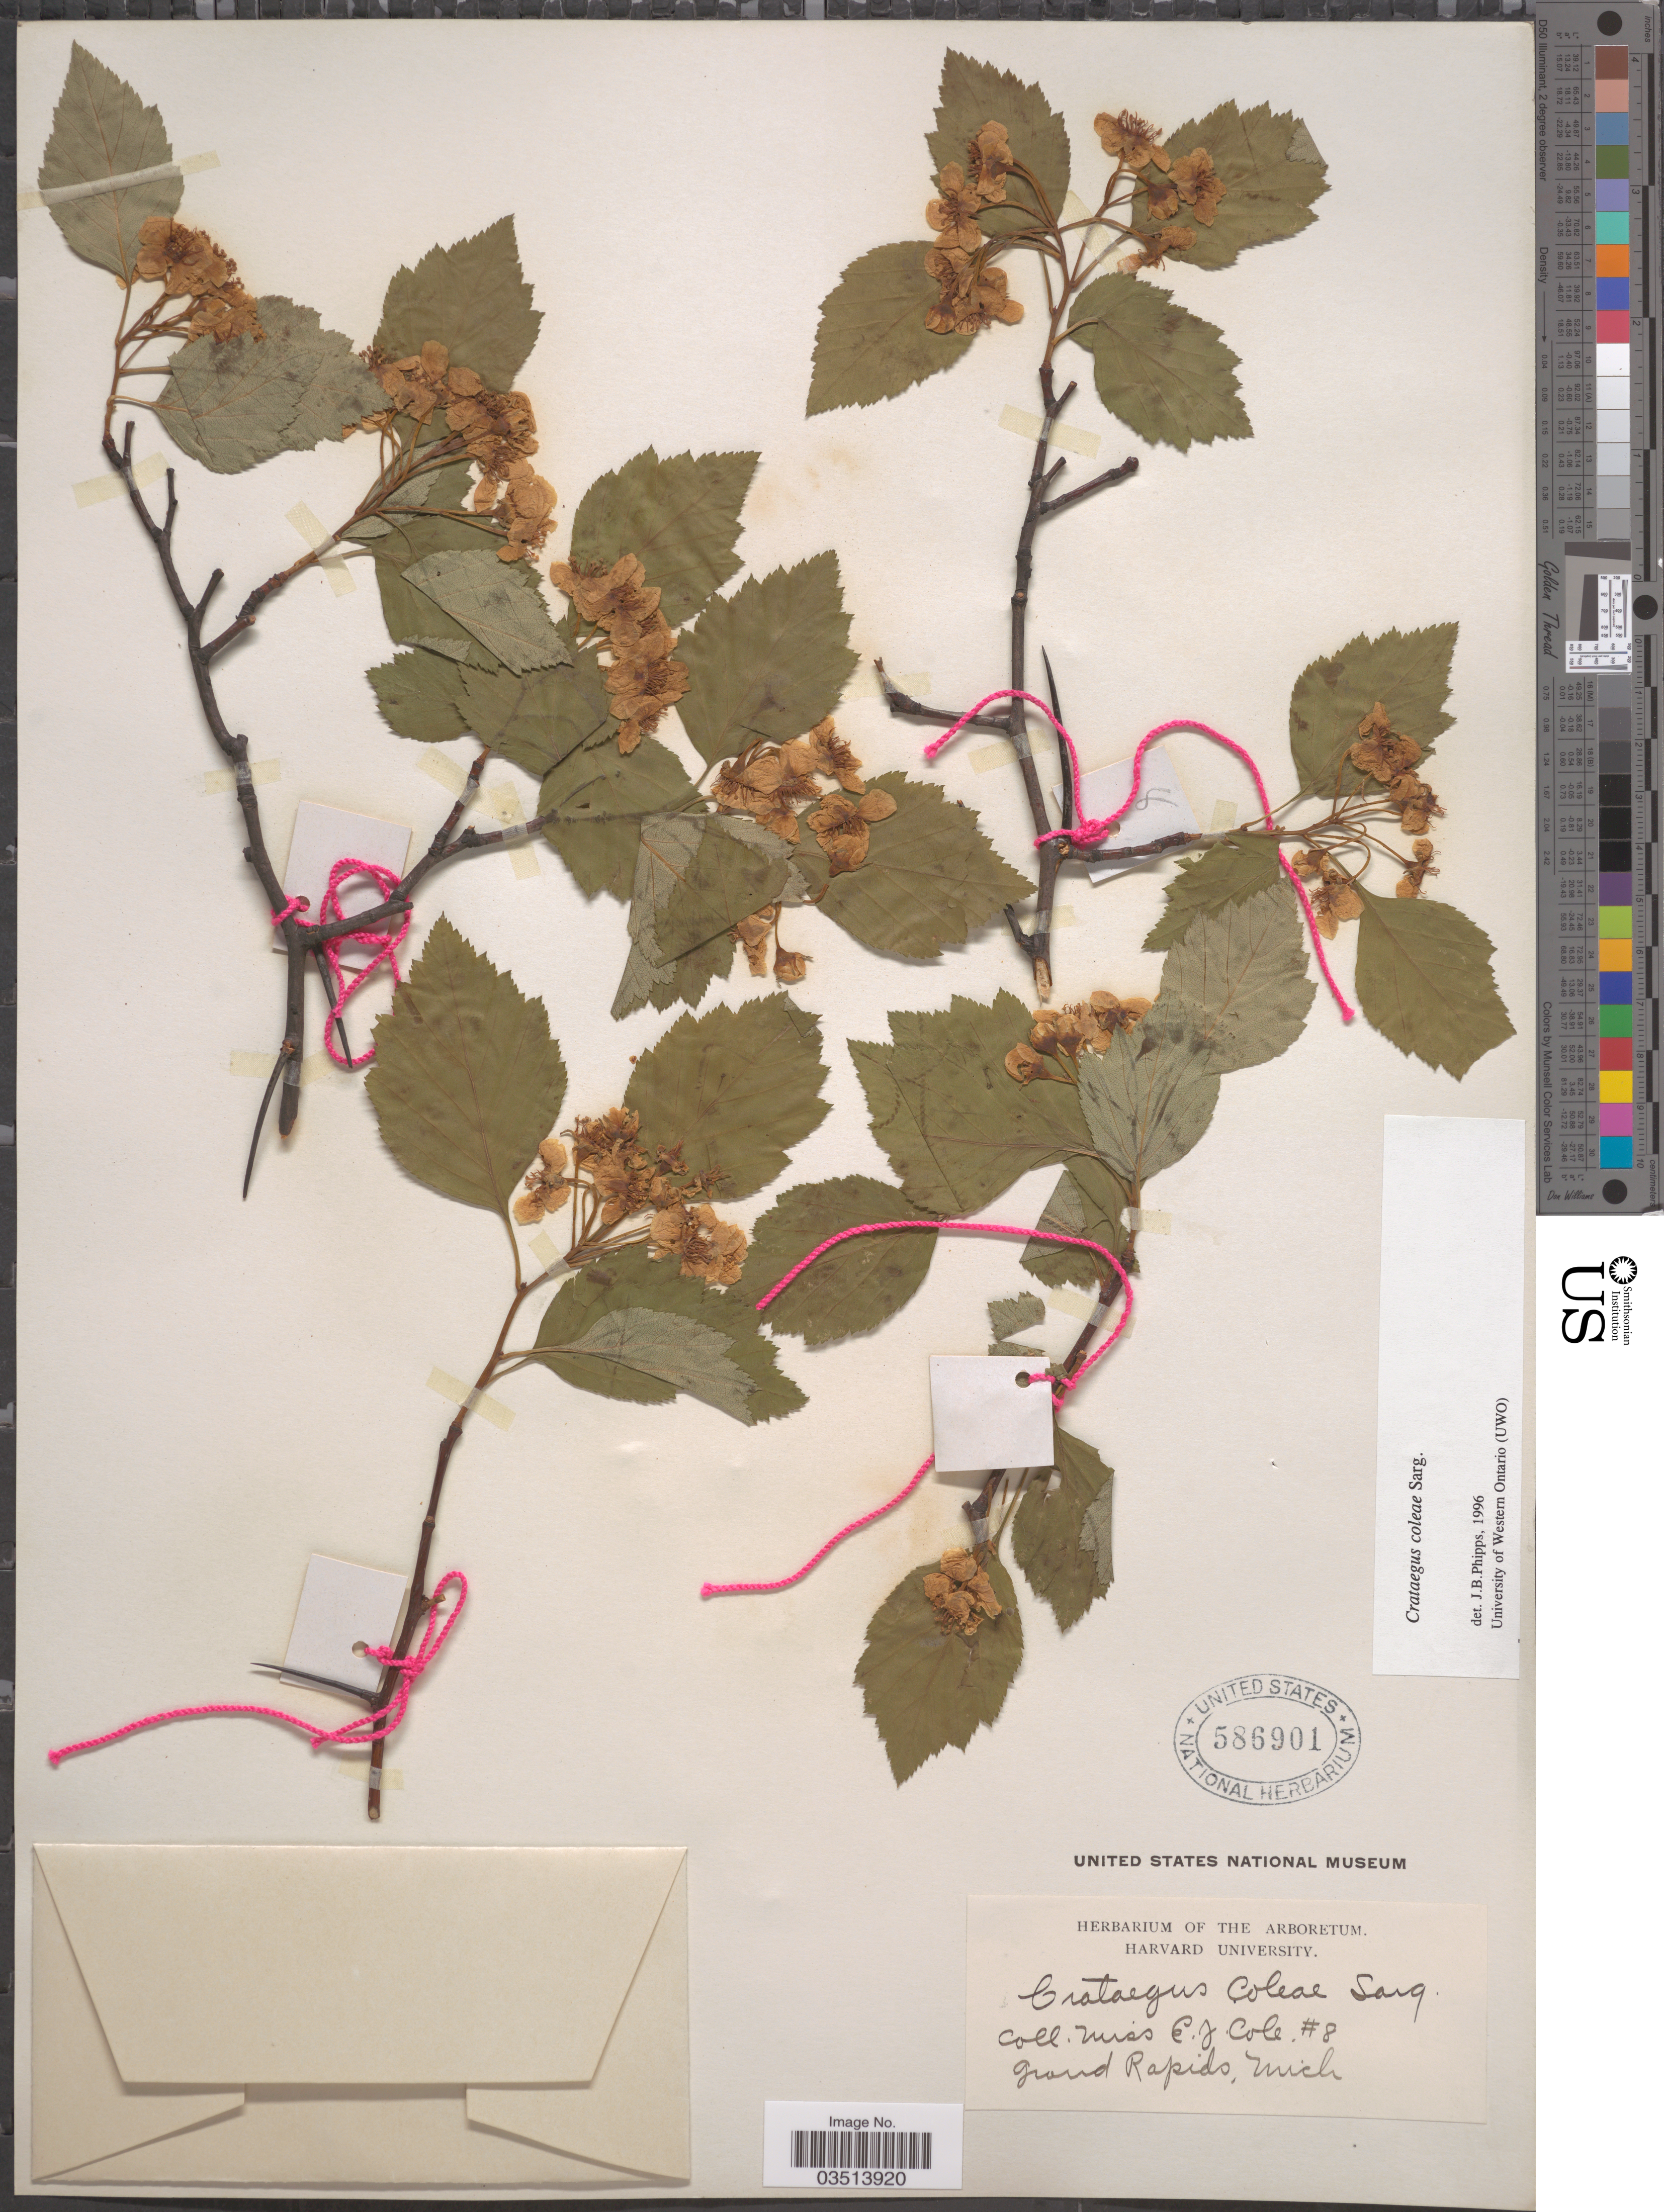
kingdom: Plantae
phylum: Tracheophyta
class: Magnoliopsida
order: Rosales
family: Rosaceae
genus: Crataegus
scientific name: Crataegus coleae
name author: Sarg.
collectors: E. Cole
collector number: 8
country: United States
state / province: Michigan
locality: Grand Rapids.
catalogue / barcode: US 586901